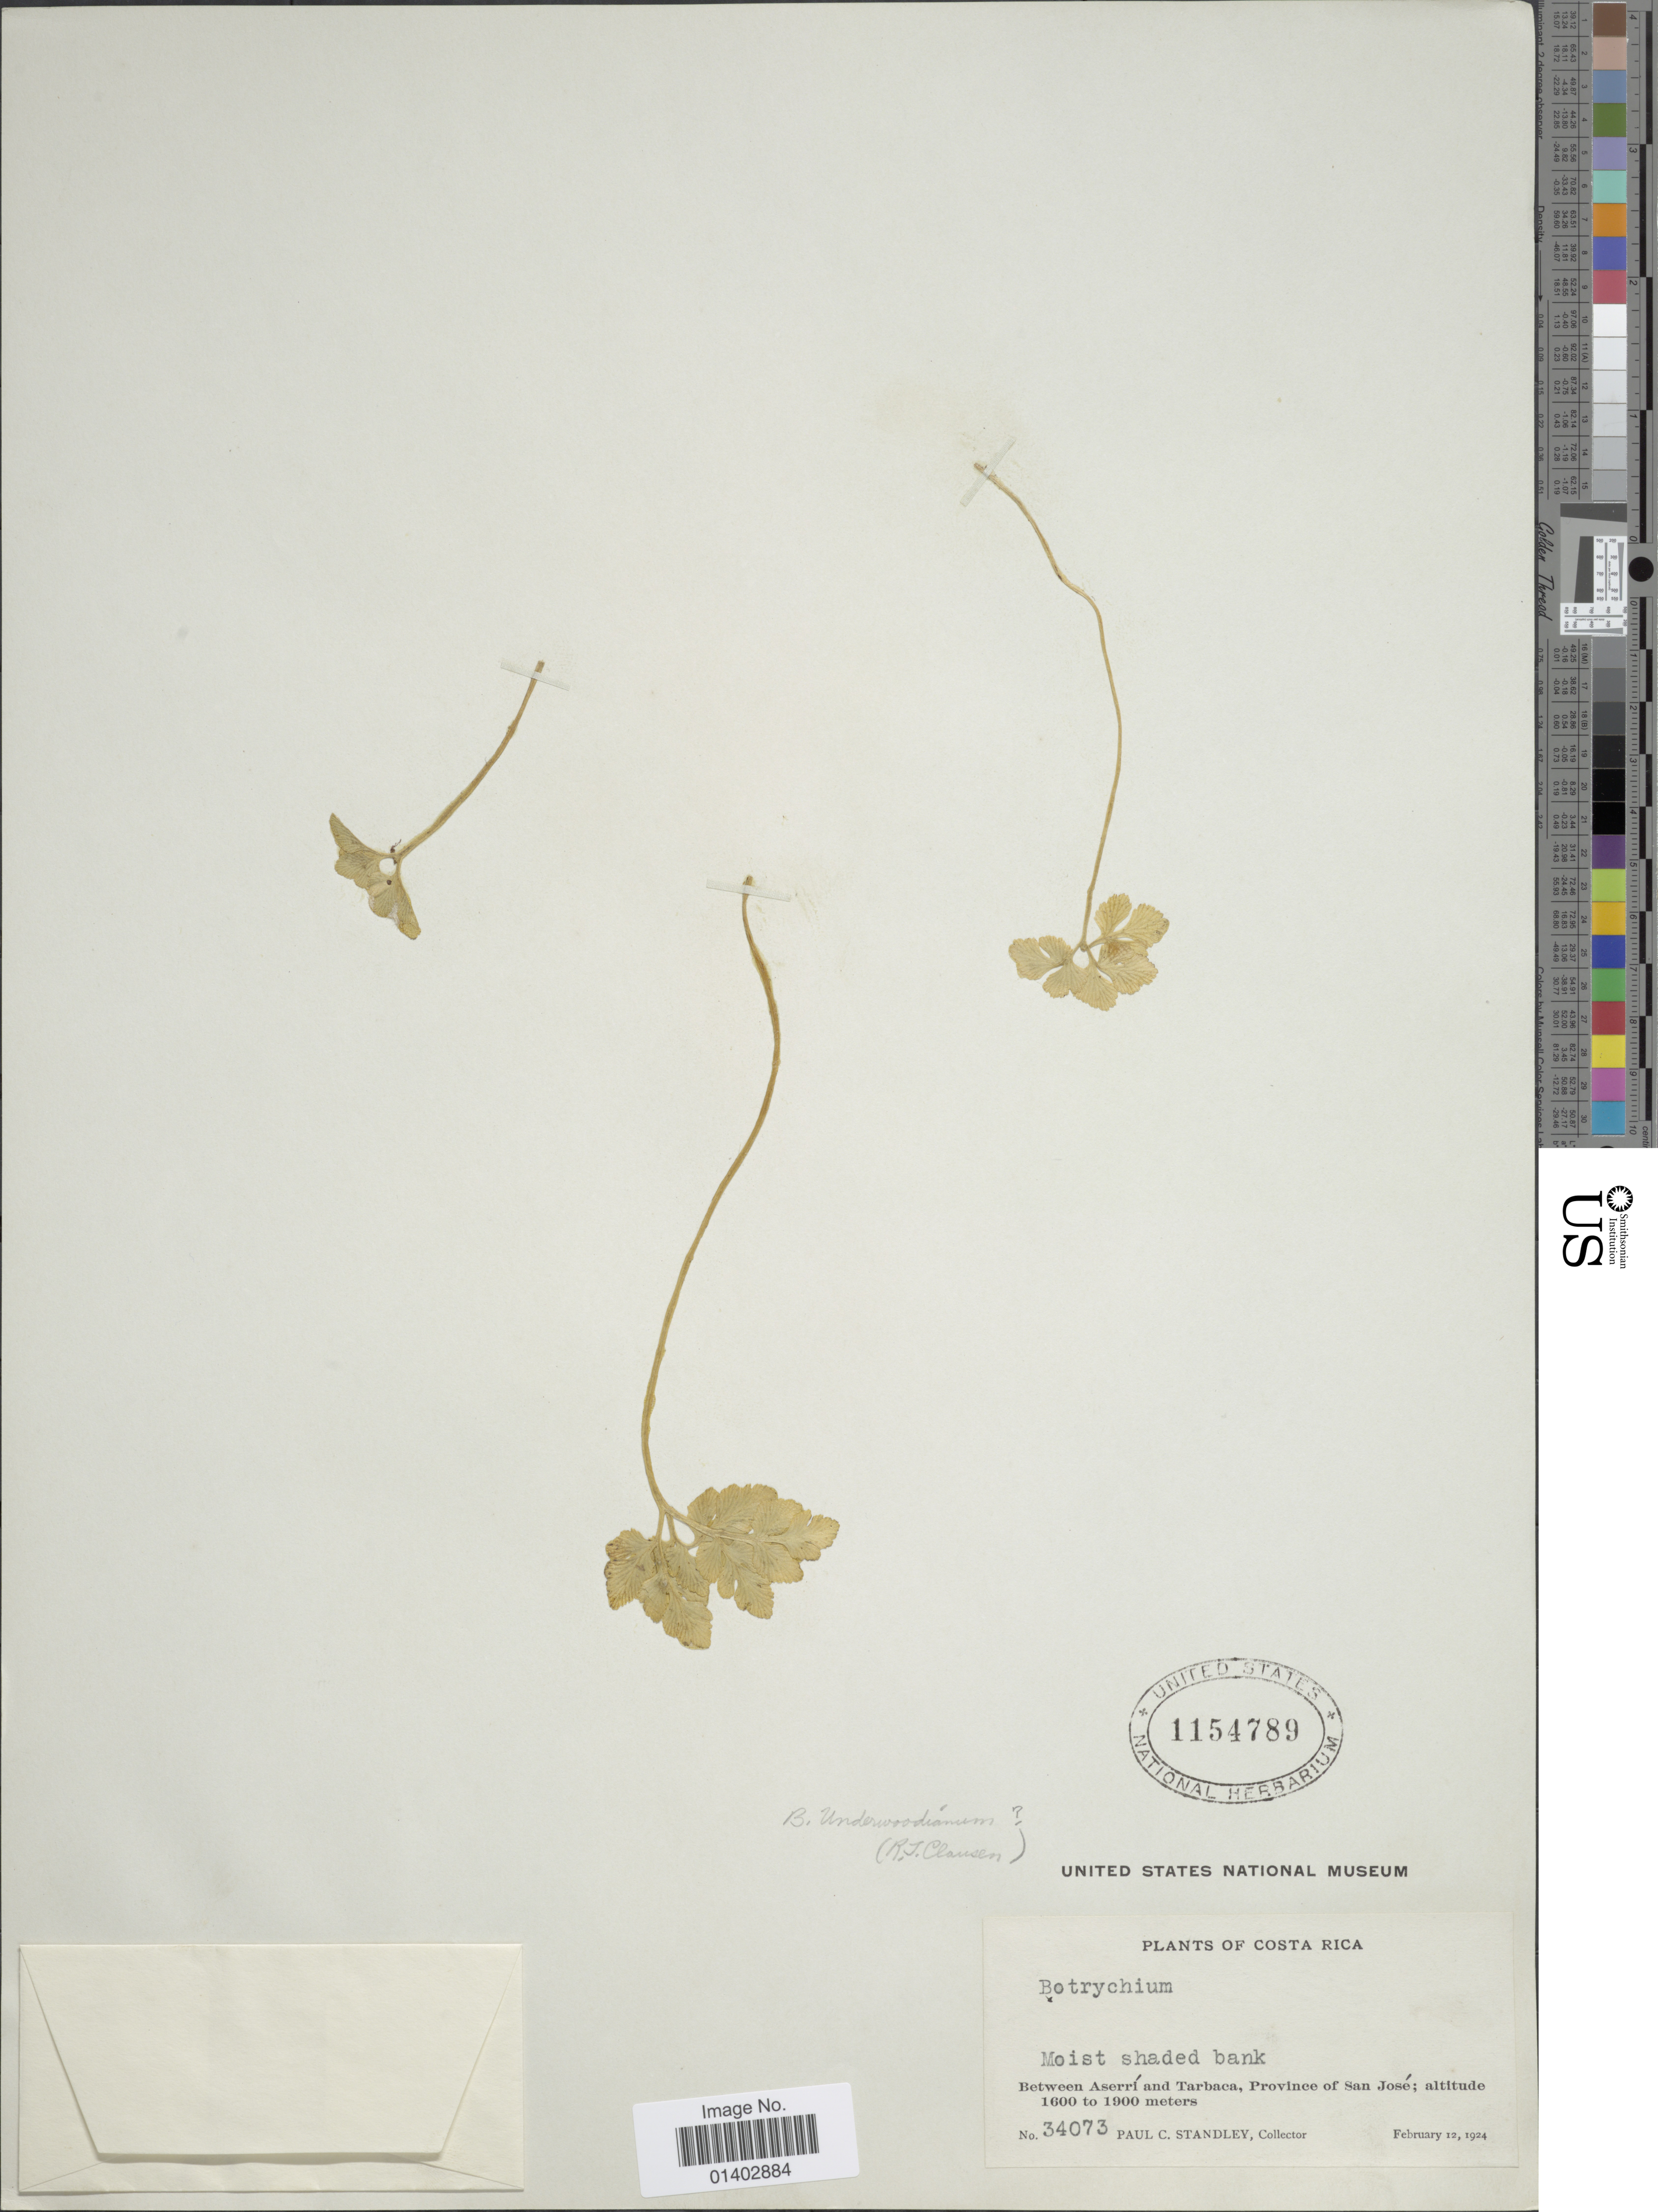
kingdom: Plantae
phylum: Tracheophyta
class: Polypodiopsida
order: Ophioglossales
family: Ophioglossaceae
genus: Botrychium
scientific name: Botrychium underwoodianum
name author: Maxon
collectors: P. C. Standley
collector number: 34073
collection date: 1924-02-12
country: Costa Rica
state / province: San José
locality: Moist shaded bank, Between Aserrí and Tarbaca,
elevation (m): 1600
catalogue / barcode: US 1154789